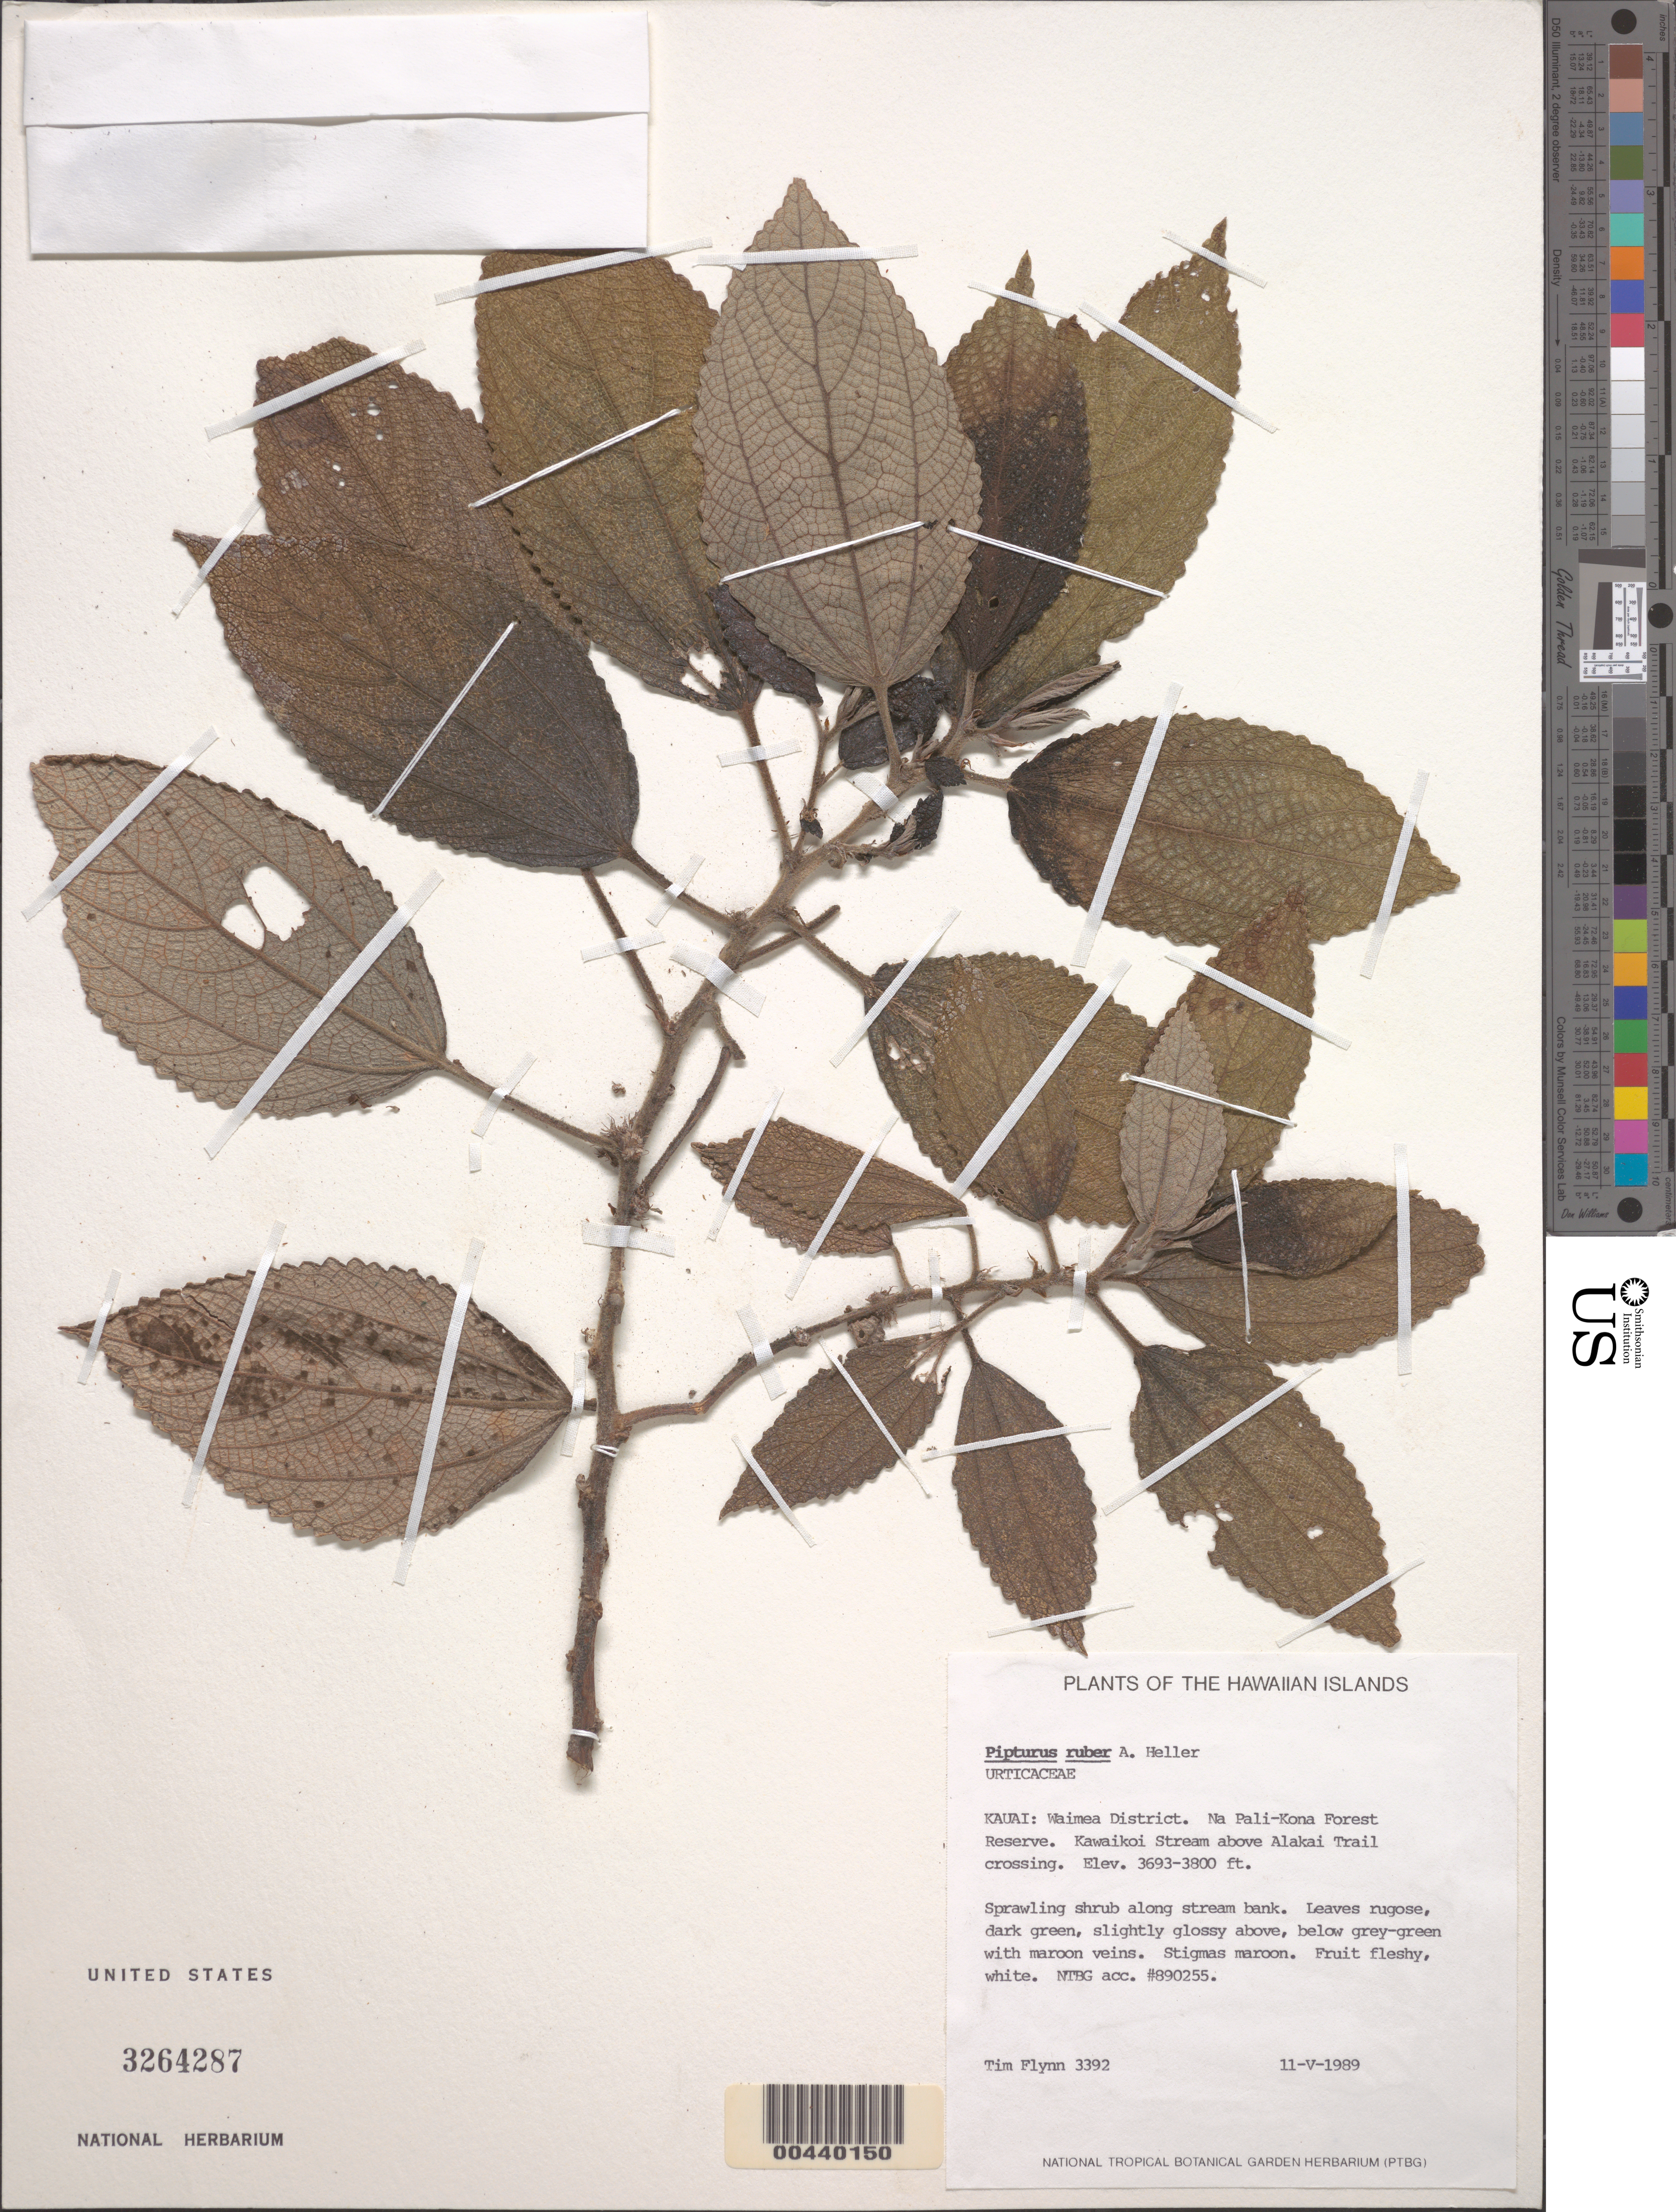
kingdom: Plantae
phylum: Tracheophyta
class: Magnoliopsida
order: Rosales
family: Urticaceae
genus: Pipturus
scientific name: Pipturus ruber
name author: A. Heller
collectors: T. W. Flynn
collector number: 3392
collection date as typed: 11 May 1989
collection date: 1989-05-11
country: United States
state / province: Hawaii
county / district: Kauai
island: Kaua'i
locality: Waimea District, Na Pali-Kona Forest Reserve, Kawaikoi Stream above Alakal Trail crossing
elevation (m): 1126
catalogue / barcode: US 3264287